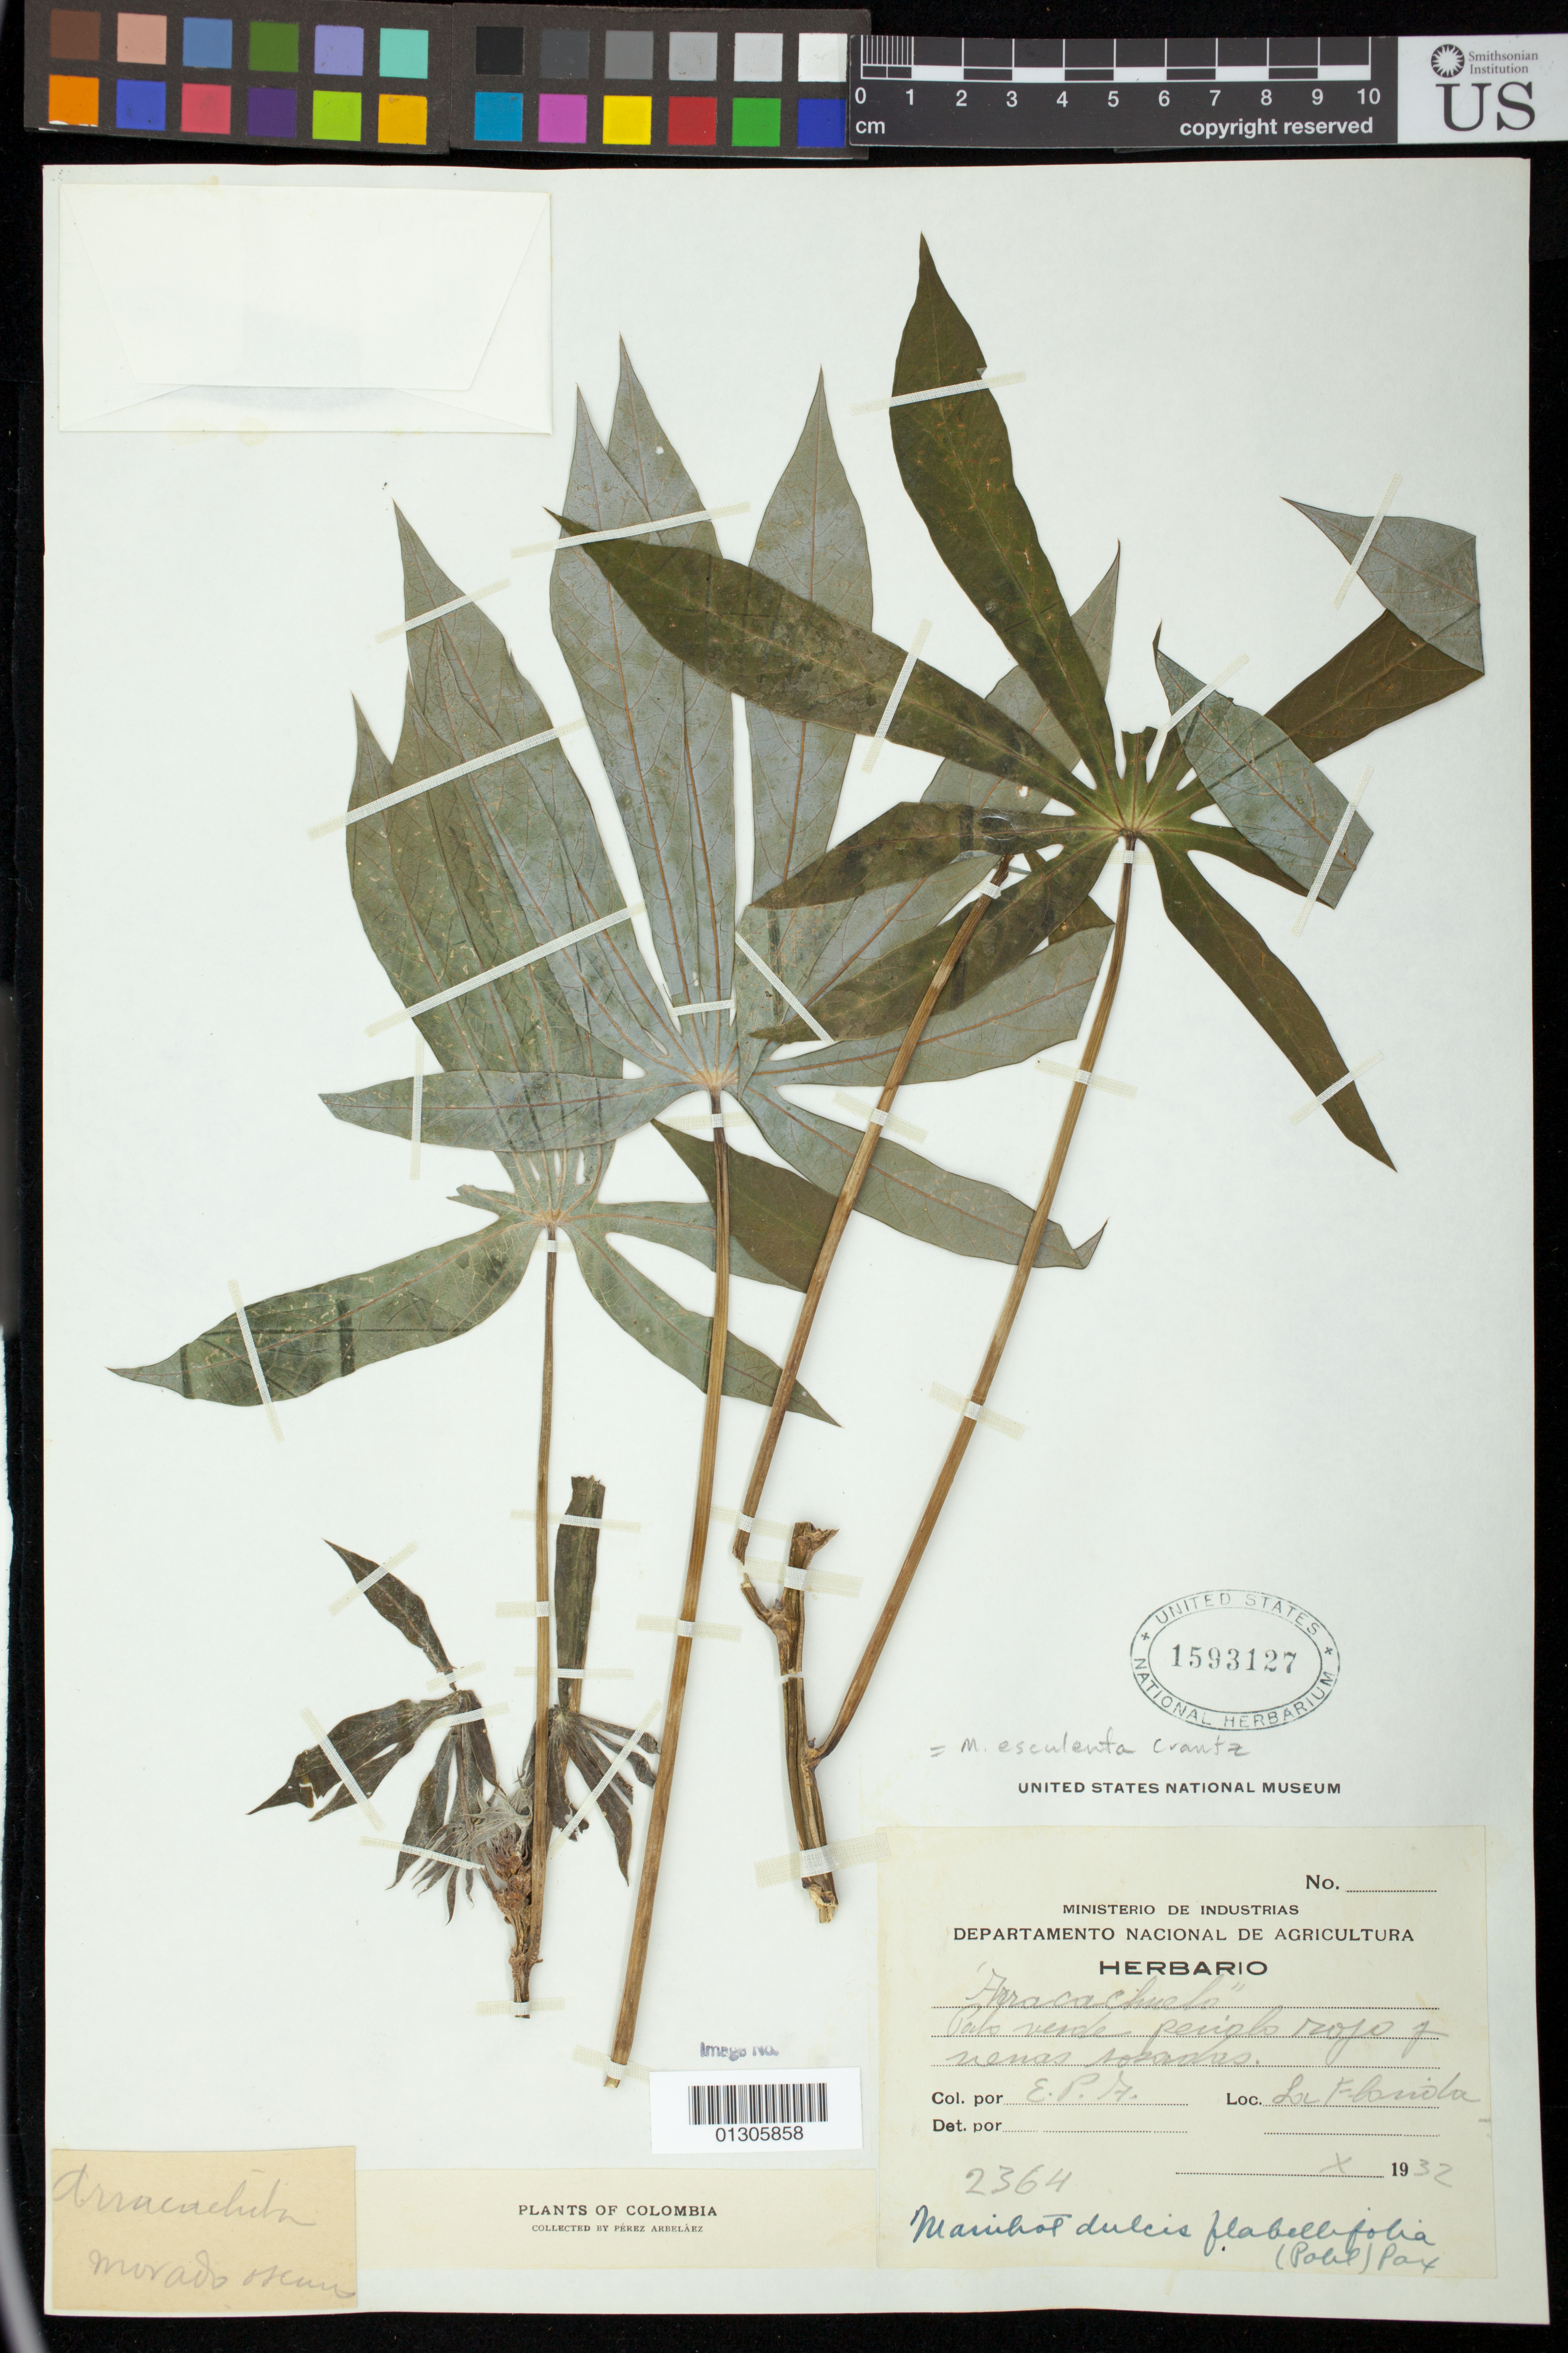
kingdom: Plantae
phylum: Tracheophyta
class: Magnoliopsida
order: Malpighiales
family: Euphorbiaceae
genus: Manihot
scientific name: Manihot esculenta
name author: Crantz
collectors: E. P. Arbelaez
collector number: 2364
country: Colombia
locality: La Florida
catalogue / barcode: US 1593127